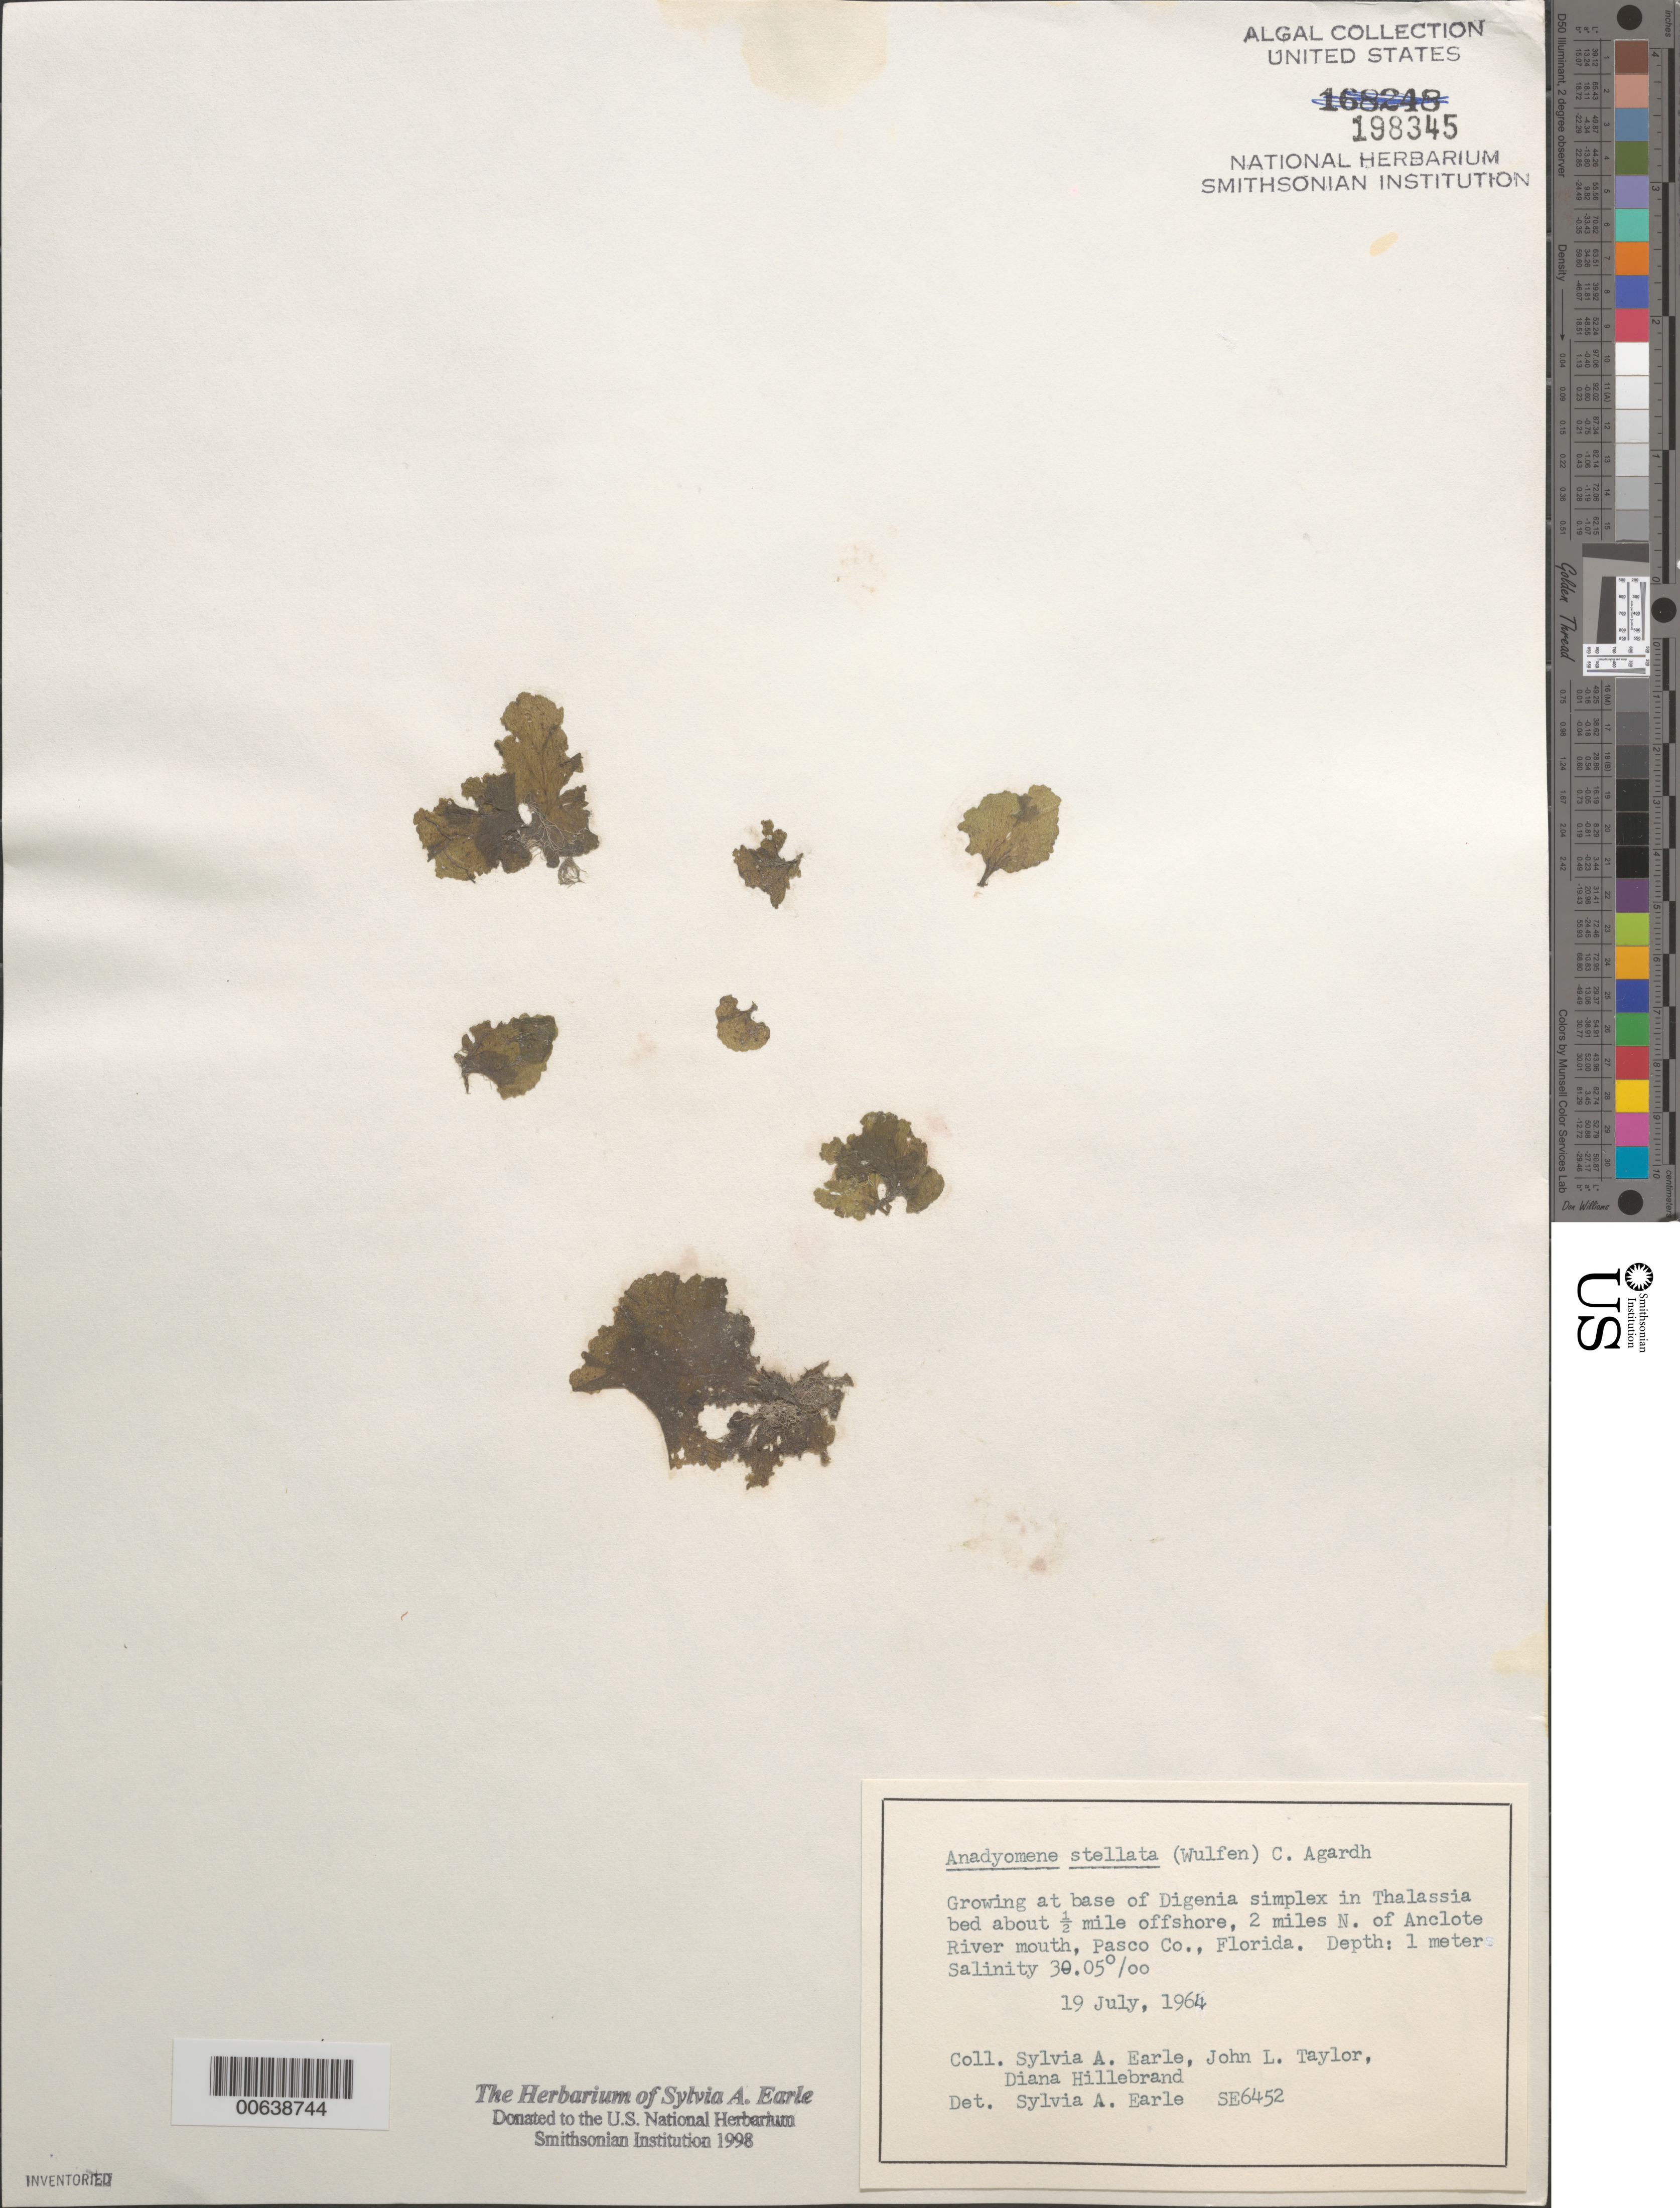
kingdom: Plantae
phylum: Chlorophyta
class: Ulvophyceae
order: Cladophorales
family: Anadyomenaceae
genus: Anadyomene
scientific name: Anadyomene stellata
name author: (Wulfen) C. Agardh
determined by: Earle, S. A.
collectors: S. A. Earle, J. L. Taylor & D. Hillebrand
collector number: SE 6452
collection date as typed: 19 Jul 1964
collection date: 1964-07-19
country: United States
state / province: Florida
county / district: Pasco County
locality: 2 miles north of Anclote River mouth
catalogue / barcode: US 198345